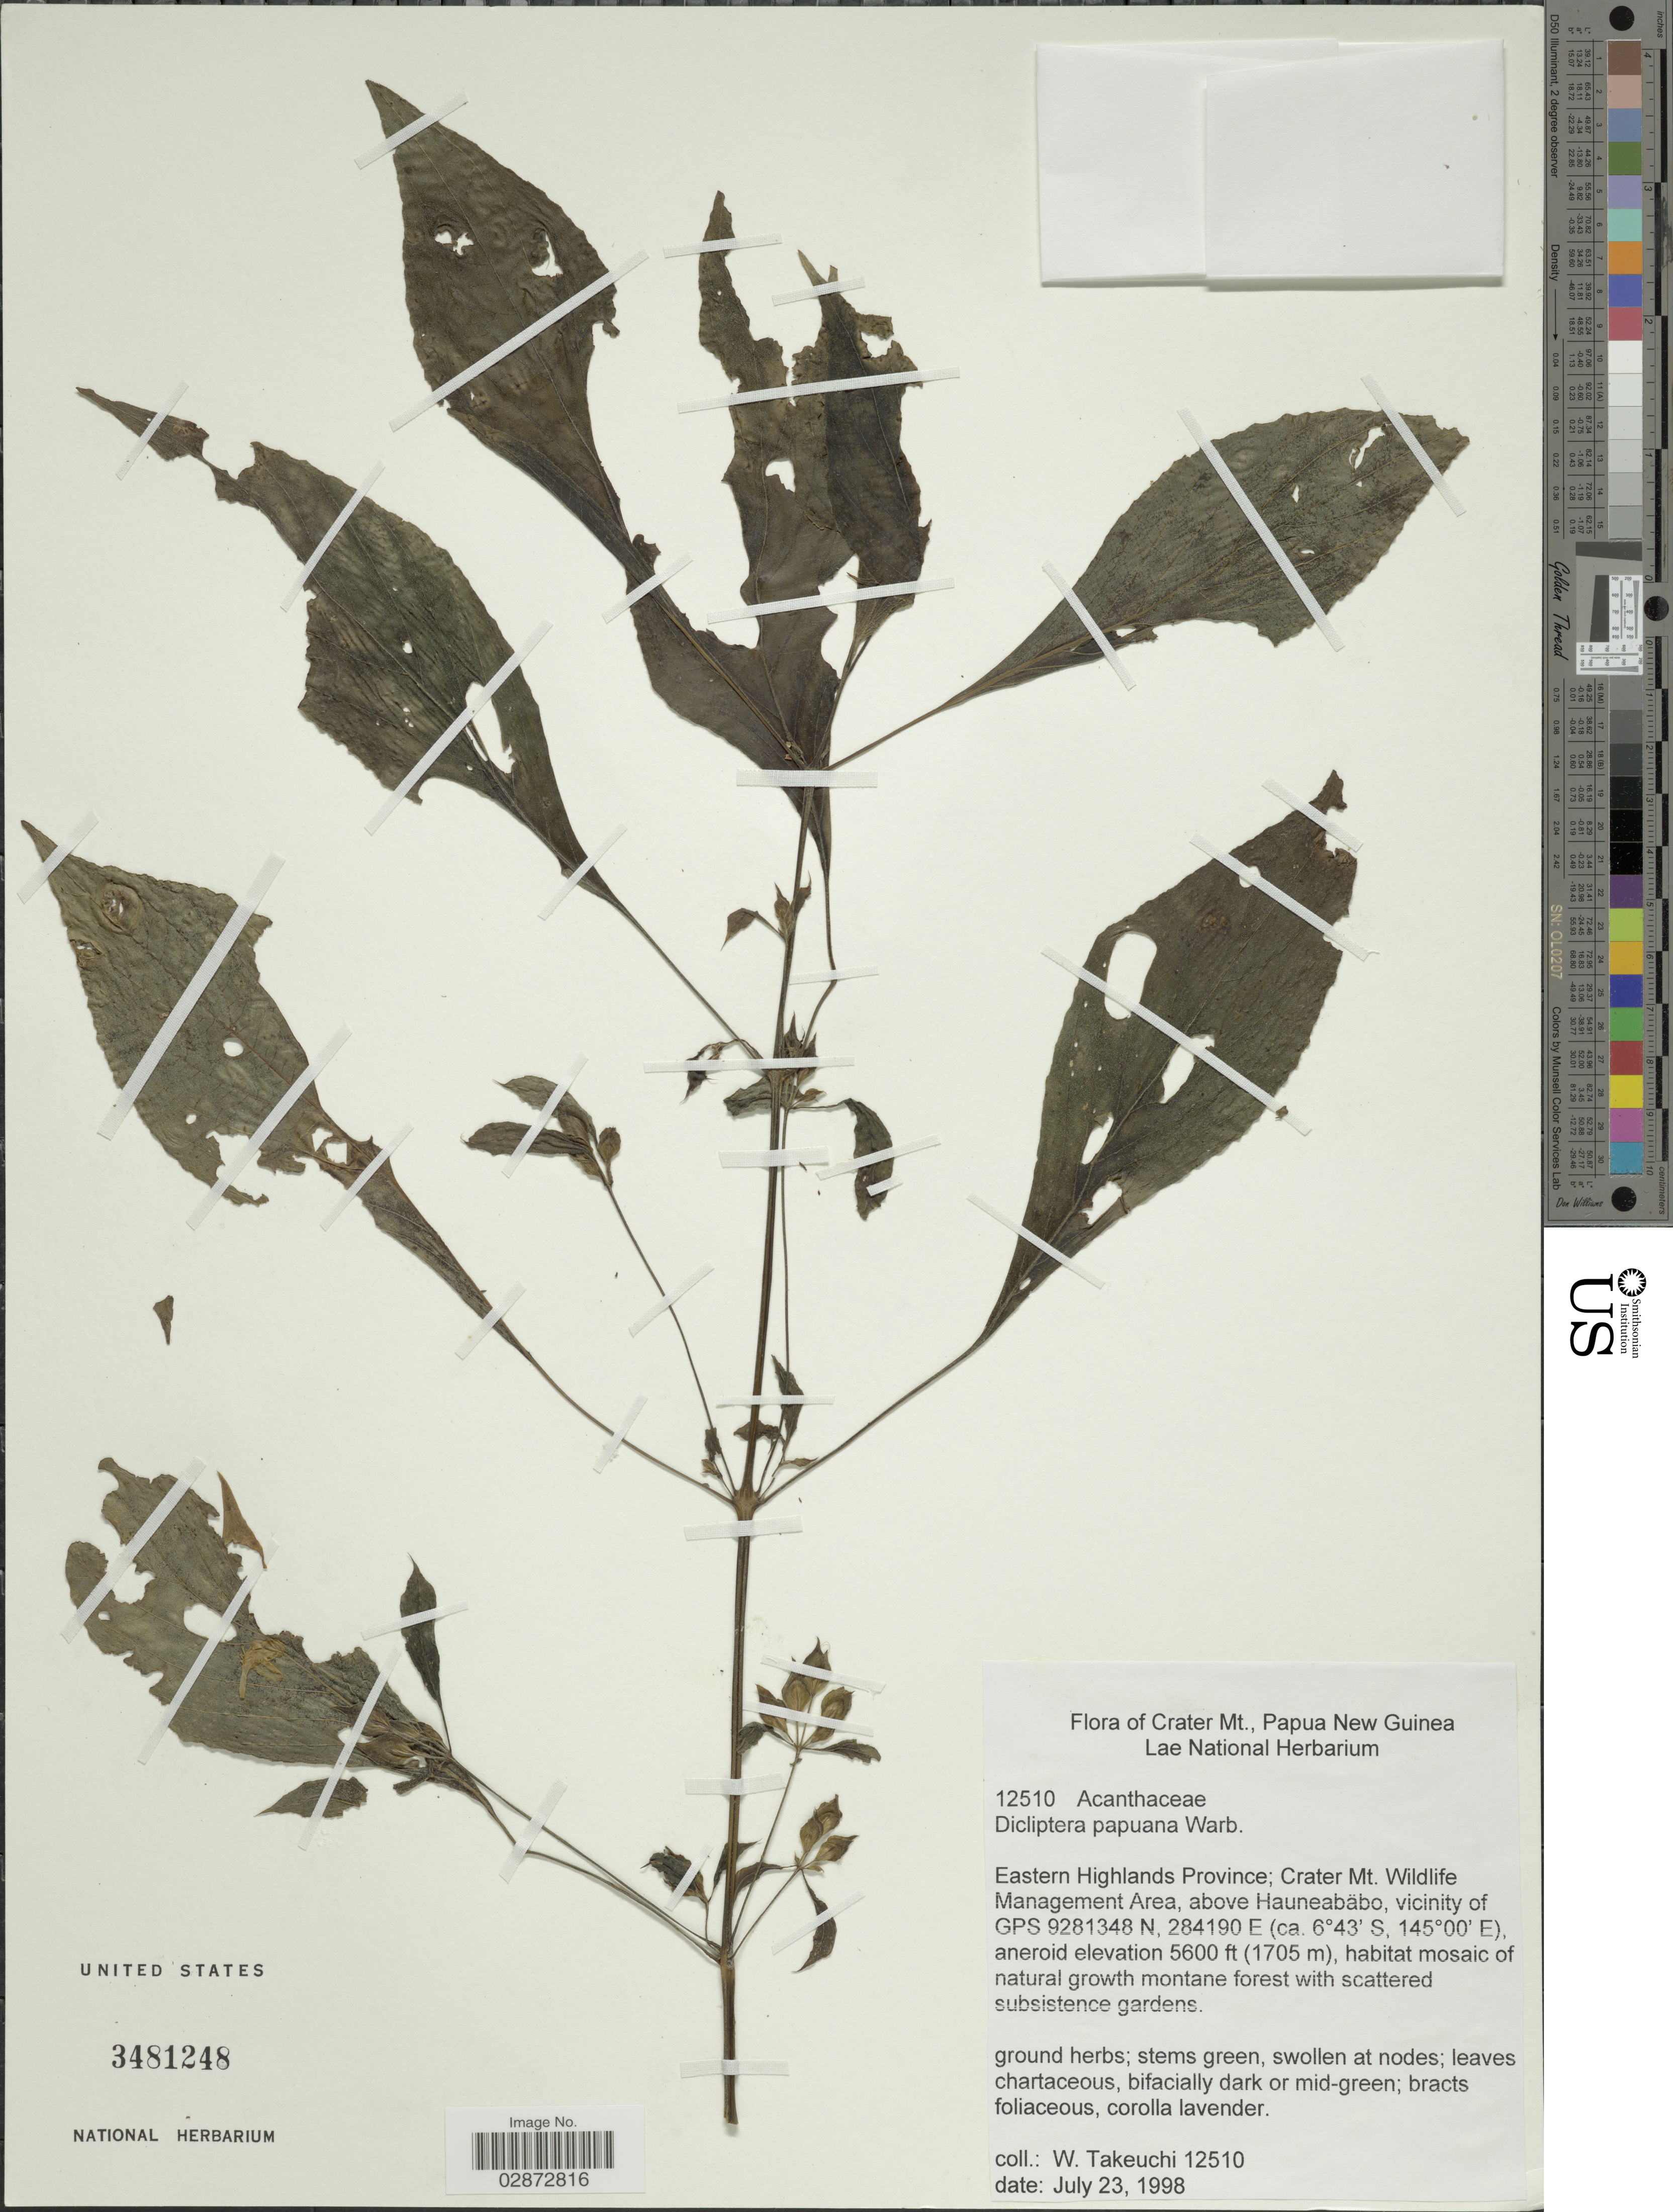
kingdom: Plantae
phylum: Tracheophyta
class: Magnoliopsida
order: Lamiales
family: Acanthaceae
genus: Dicliptera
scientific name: Dicliptera papuana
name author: Warb.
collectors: W. Takeuchi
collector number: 12510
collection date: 1998-07-23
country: Papua New Guinea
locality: Crater Mt., Eastern Highlands Province; Crater Mt. Wildlife Management Area, above Hauneabäbo, vicinity of GPS 9281348N, 284190 E.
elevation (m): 1707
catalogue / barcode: US 3481248